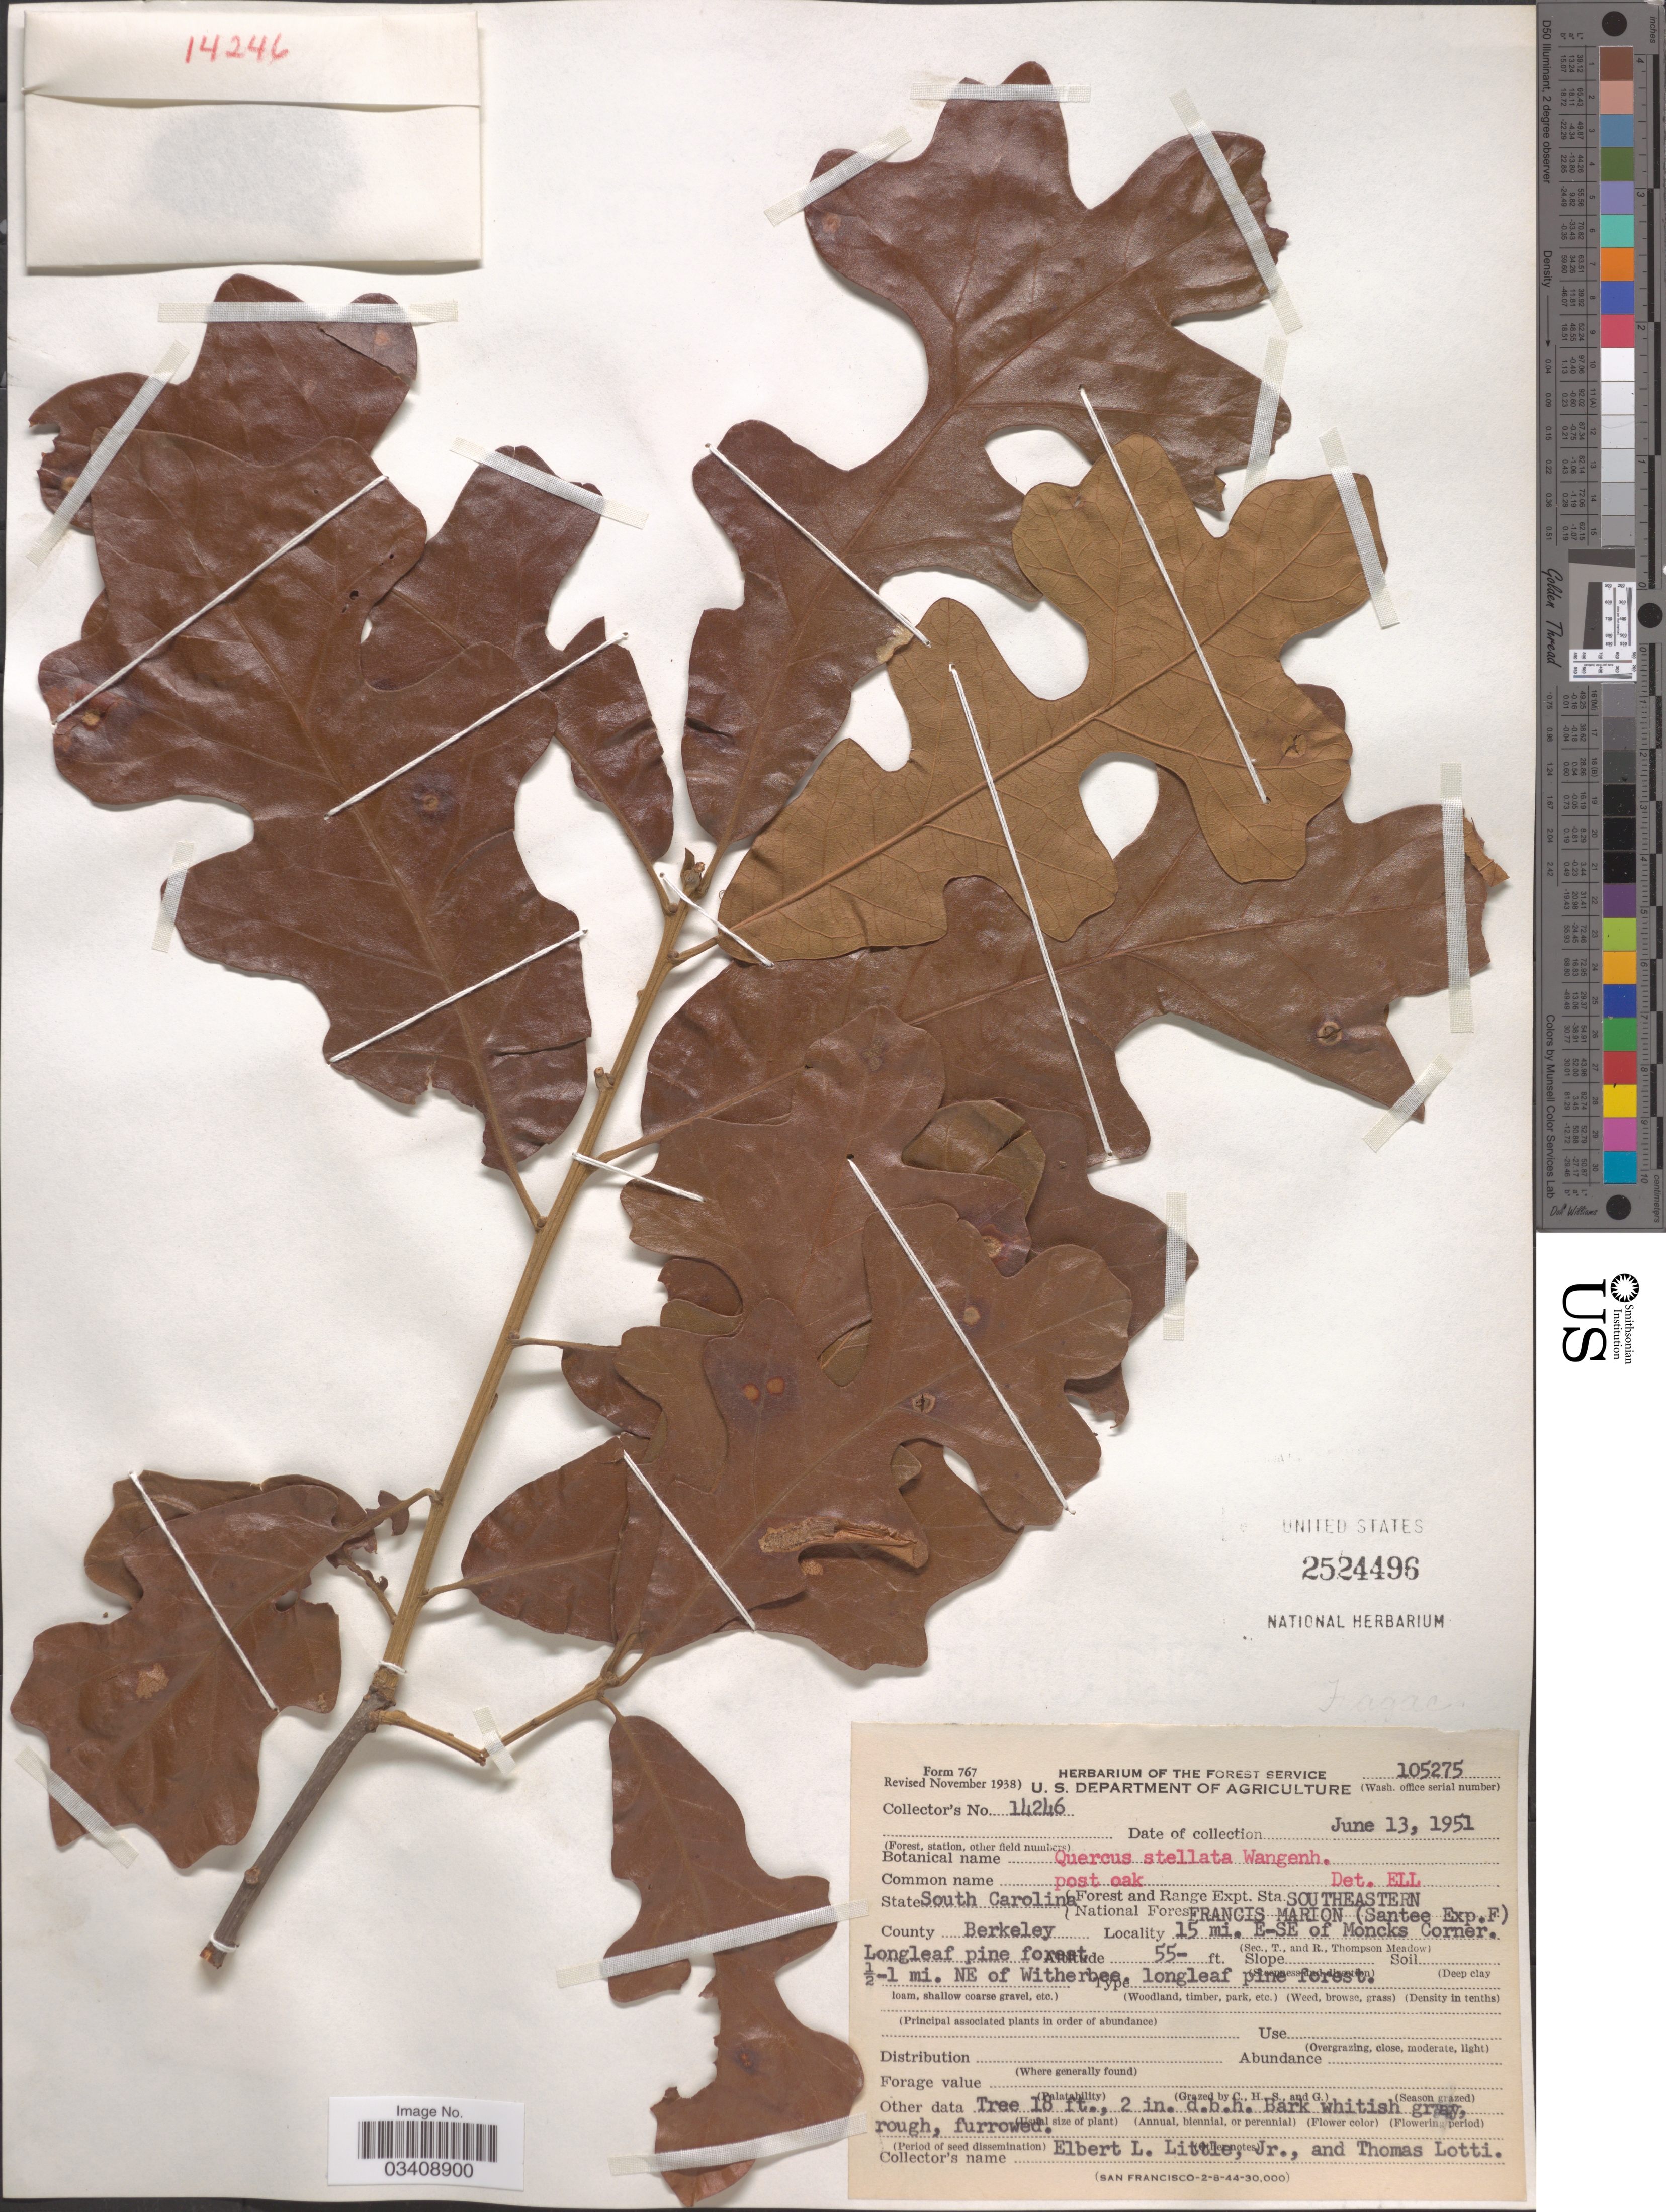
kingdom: Plantae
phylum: Tracheophyta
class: Magnoliopsida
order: Fagales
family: Fagaceae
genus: Quercus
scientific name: Quercus stellata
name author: Wangenh.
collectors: E. L. Little & T. Lotti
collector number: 14246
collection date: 1951-06-13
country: United States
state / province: South Carolina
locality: Rest and Range Expt. Sta. National Forest Southeastern Francis Marion (Santee Exp. F). County Berkeley 15 mi. E-SE of Moncks Corner. ½-1 mi. NE of Witherbee.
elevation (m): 17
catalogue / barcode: US 2524496